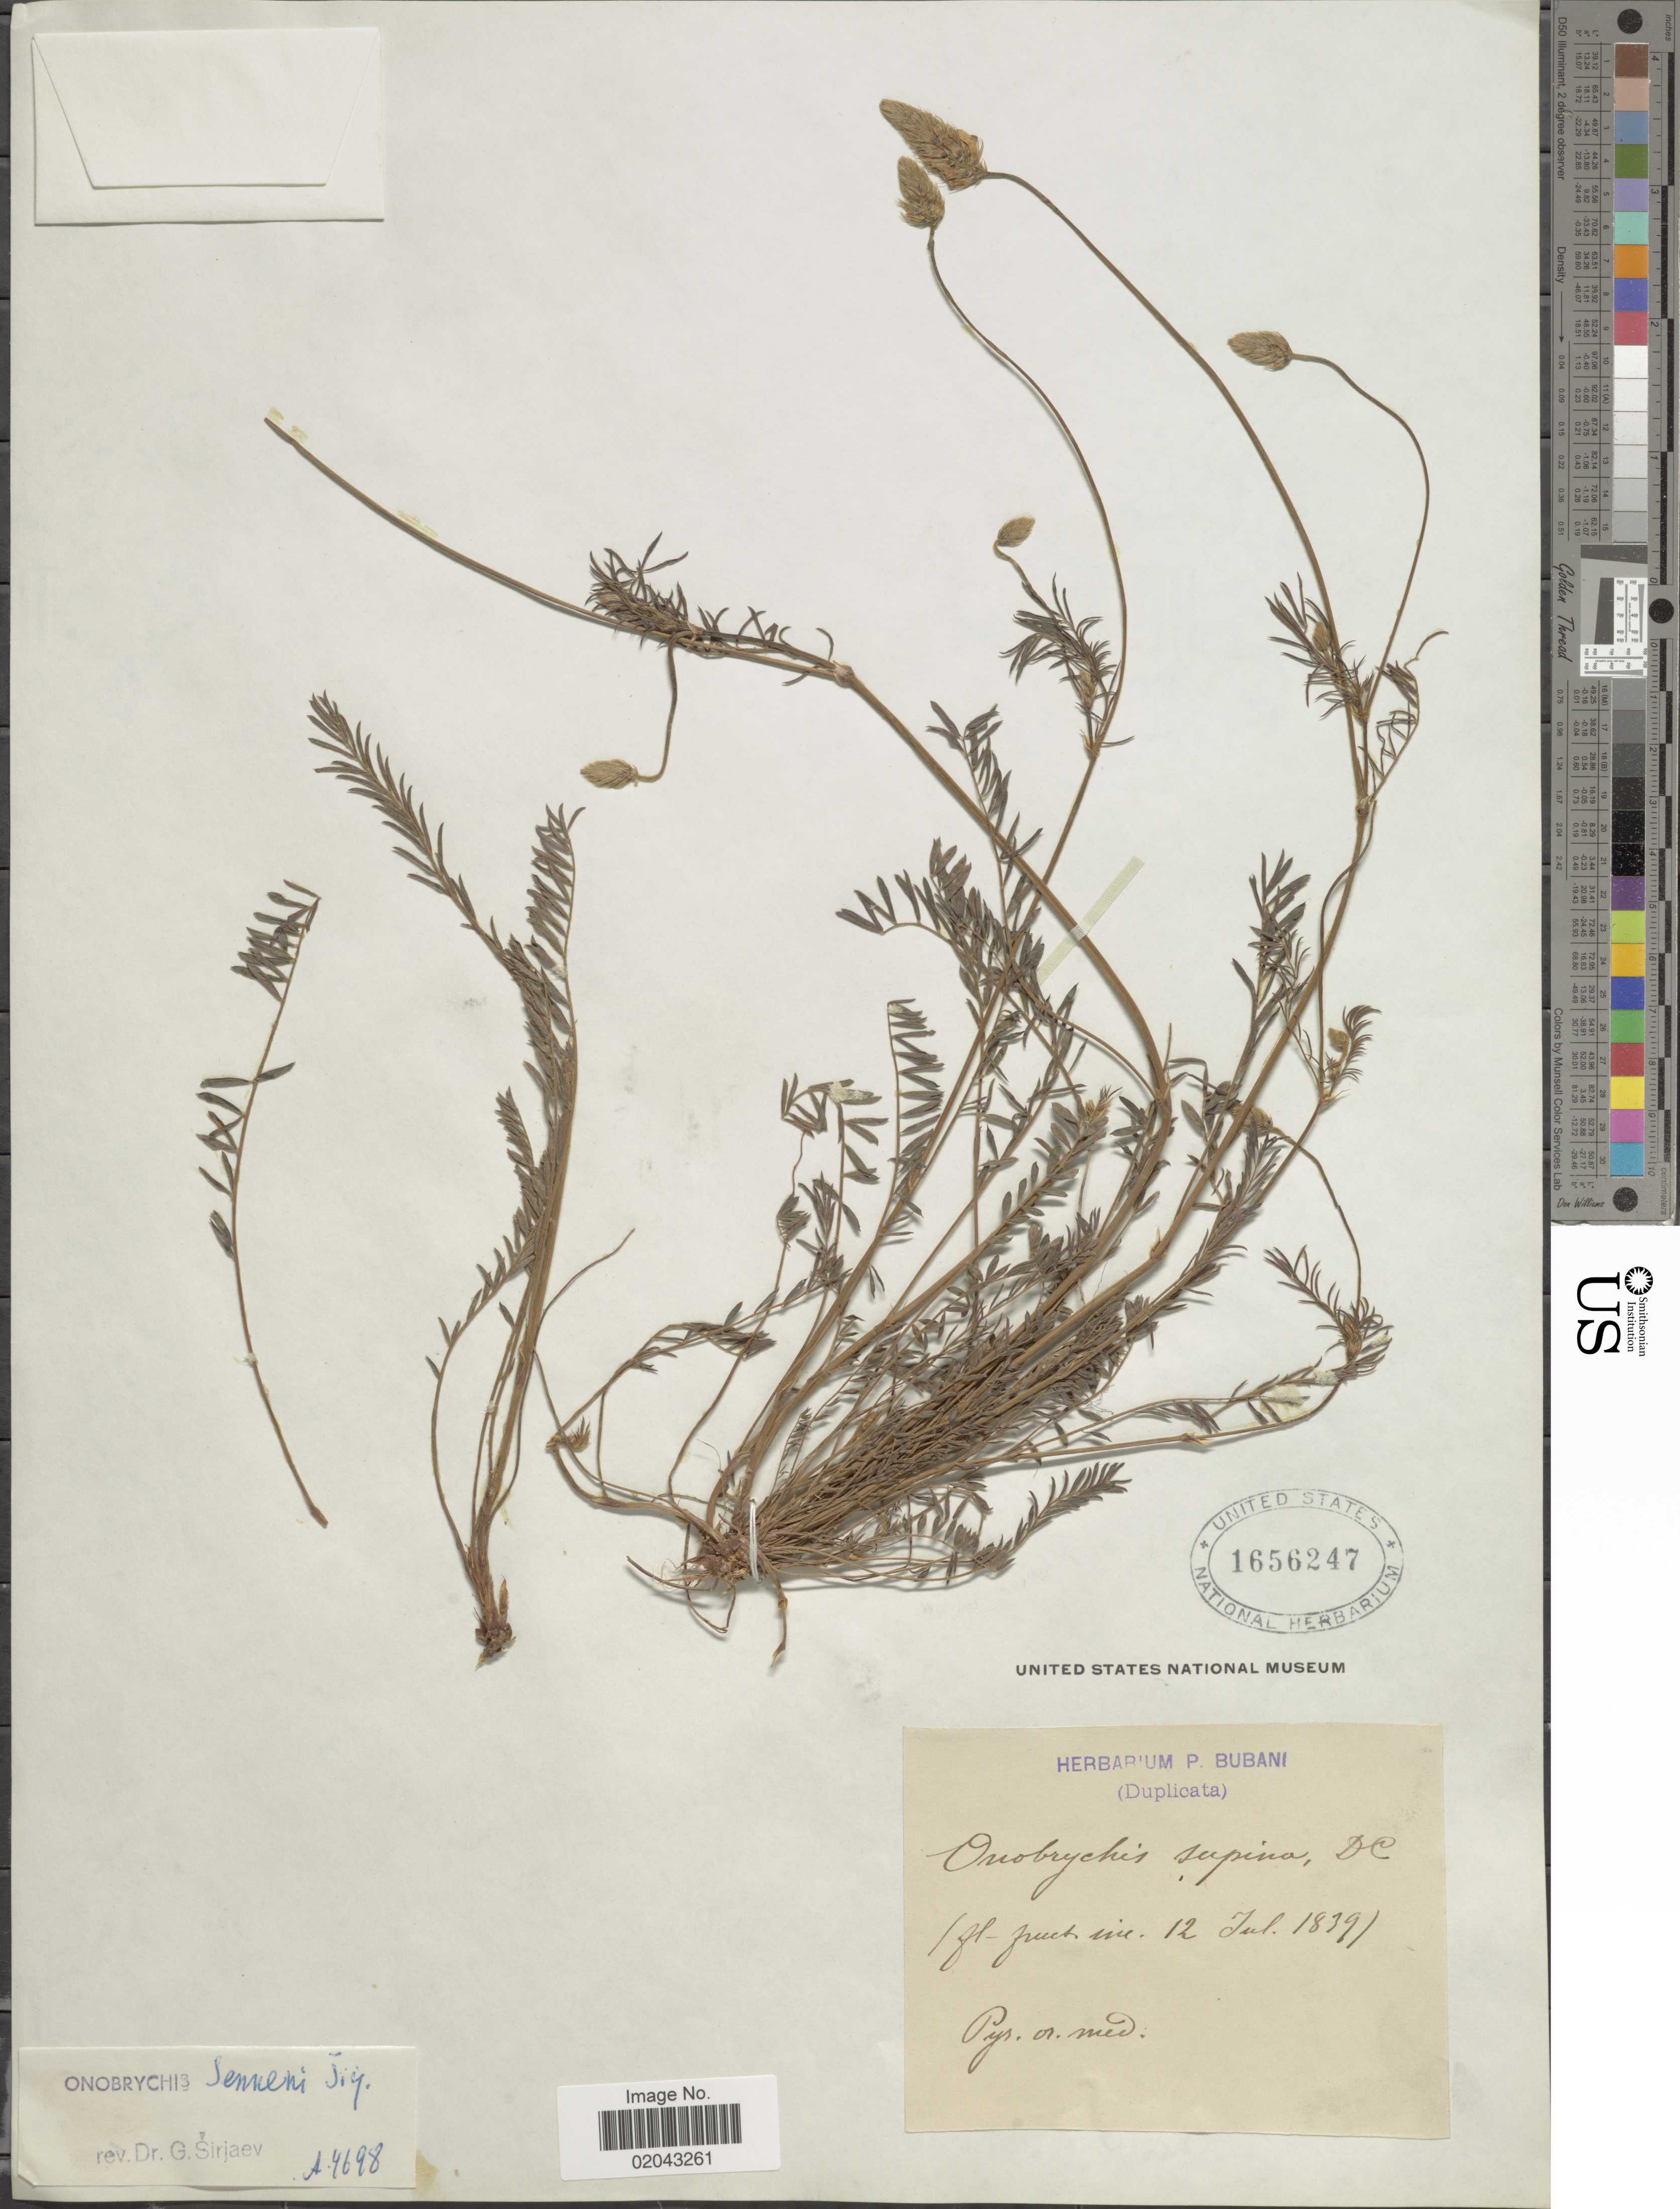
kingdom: Plantae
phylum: Tracheophyta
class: Magnoliopsida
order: Fabales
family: Fabaceae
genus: Onobrychis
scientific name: Onobrychis senneni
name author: Širj.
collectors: ex herb. P. Bubani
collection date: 1839-07-12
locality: Pyr. or med.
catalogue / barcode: US 1656247